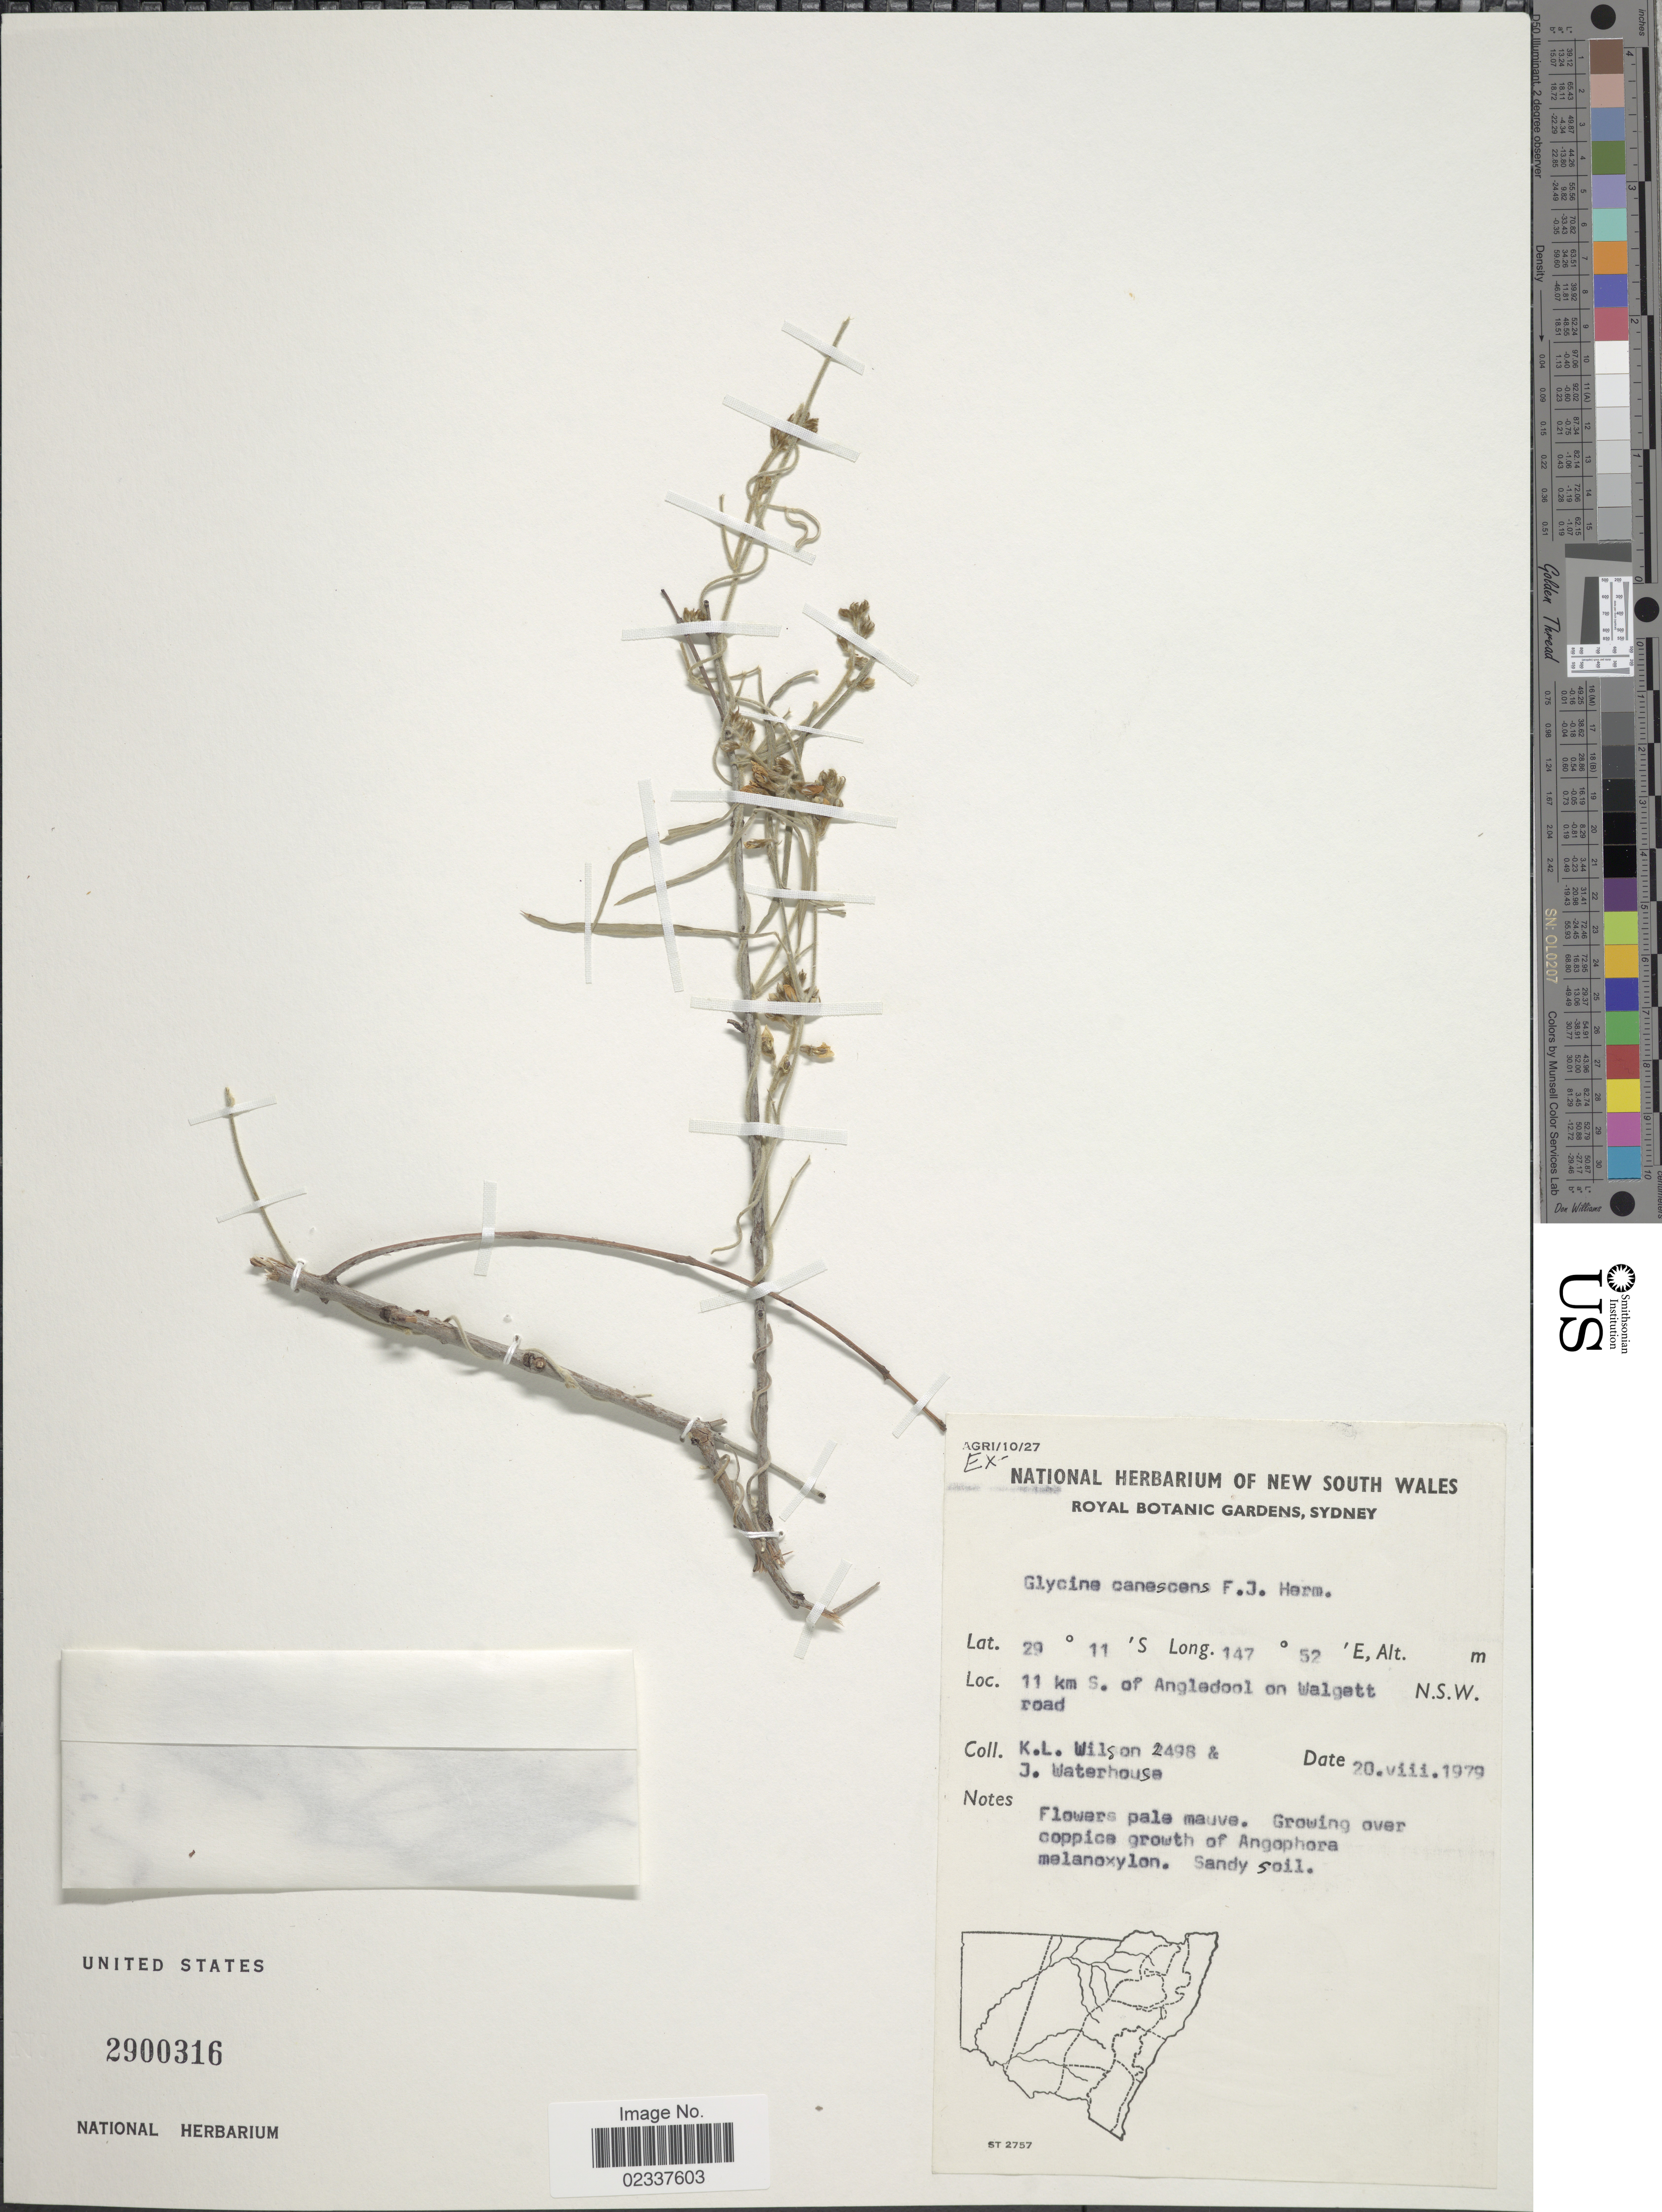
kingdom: Plantae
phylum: Tracheophyta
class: Magnoliopsida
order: Fabales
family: Fabaceae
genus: Glycine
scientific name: Glycine canescens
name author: F.J. Herm.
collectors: K. L. Wilson & J. Waterhouse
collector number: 2498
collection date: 1979-08-20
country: Australia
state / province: New South Wales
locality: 11 km S. of Angledool on Walgett road, NSW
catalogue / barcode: US 2900316